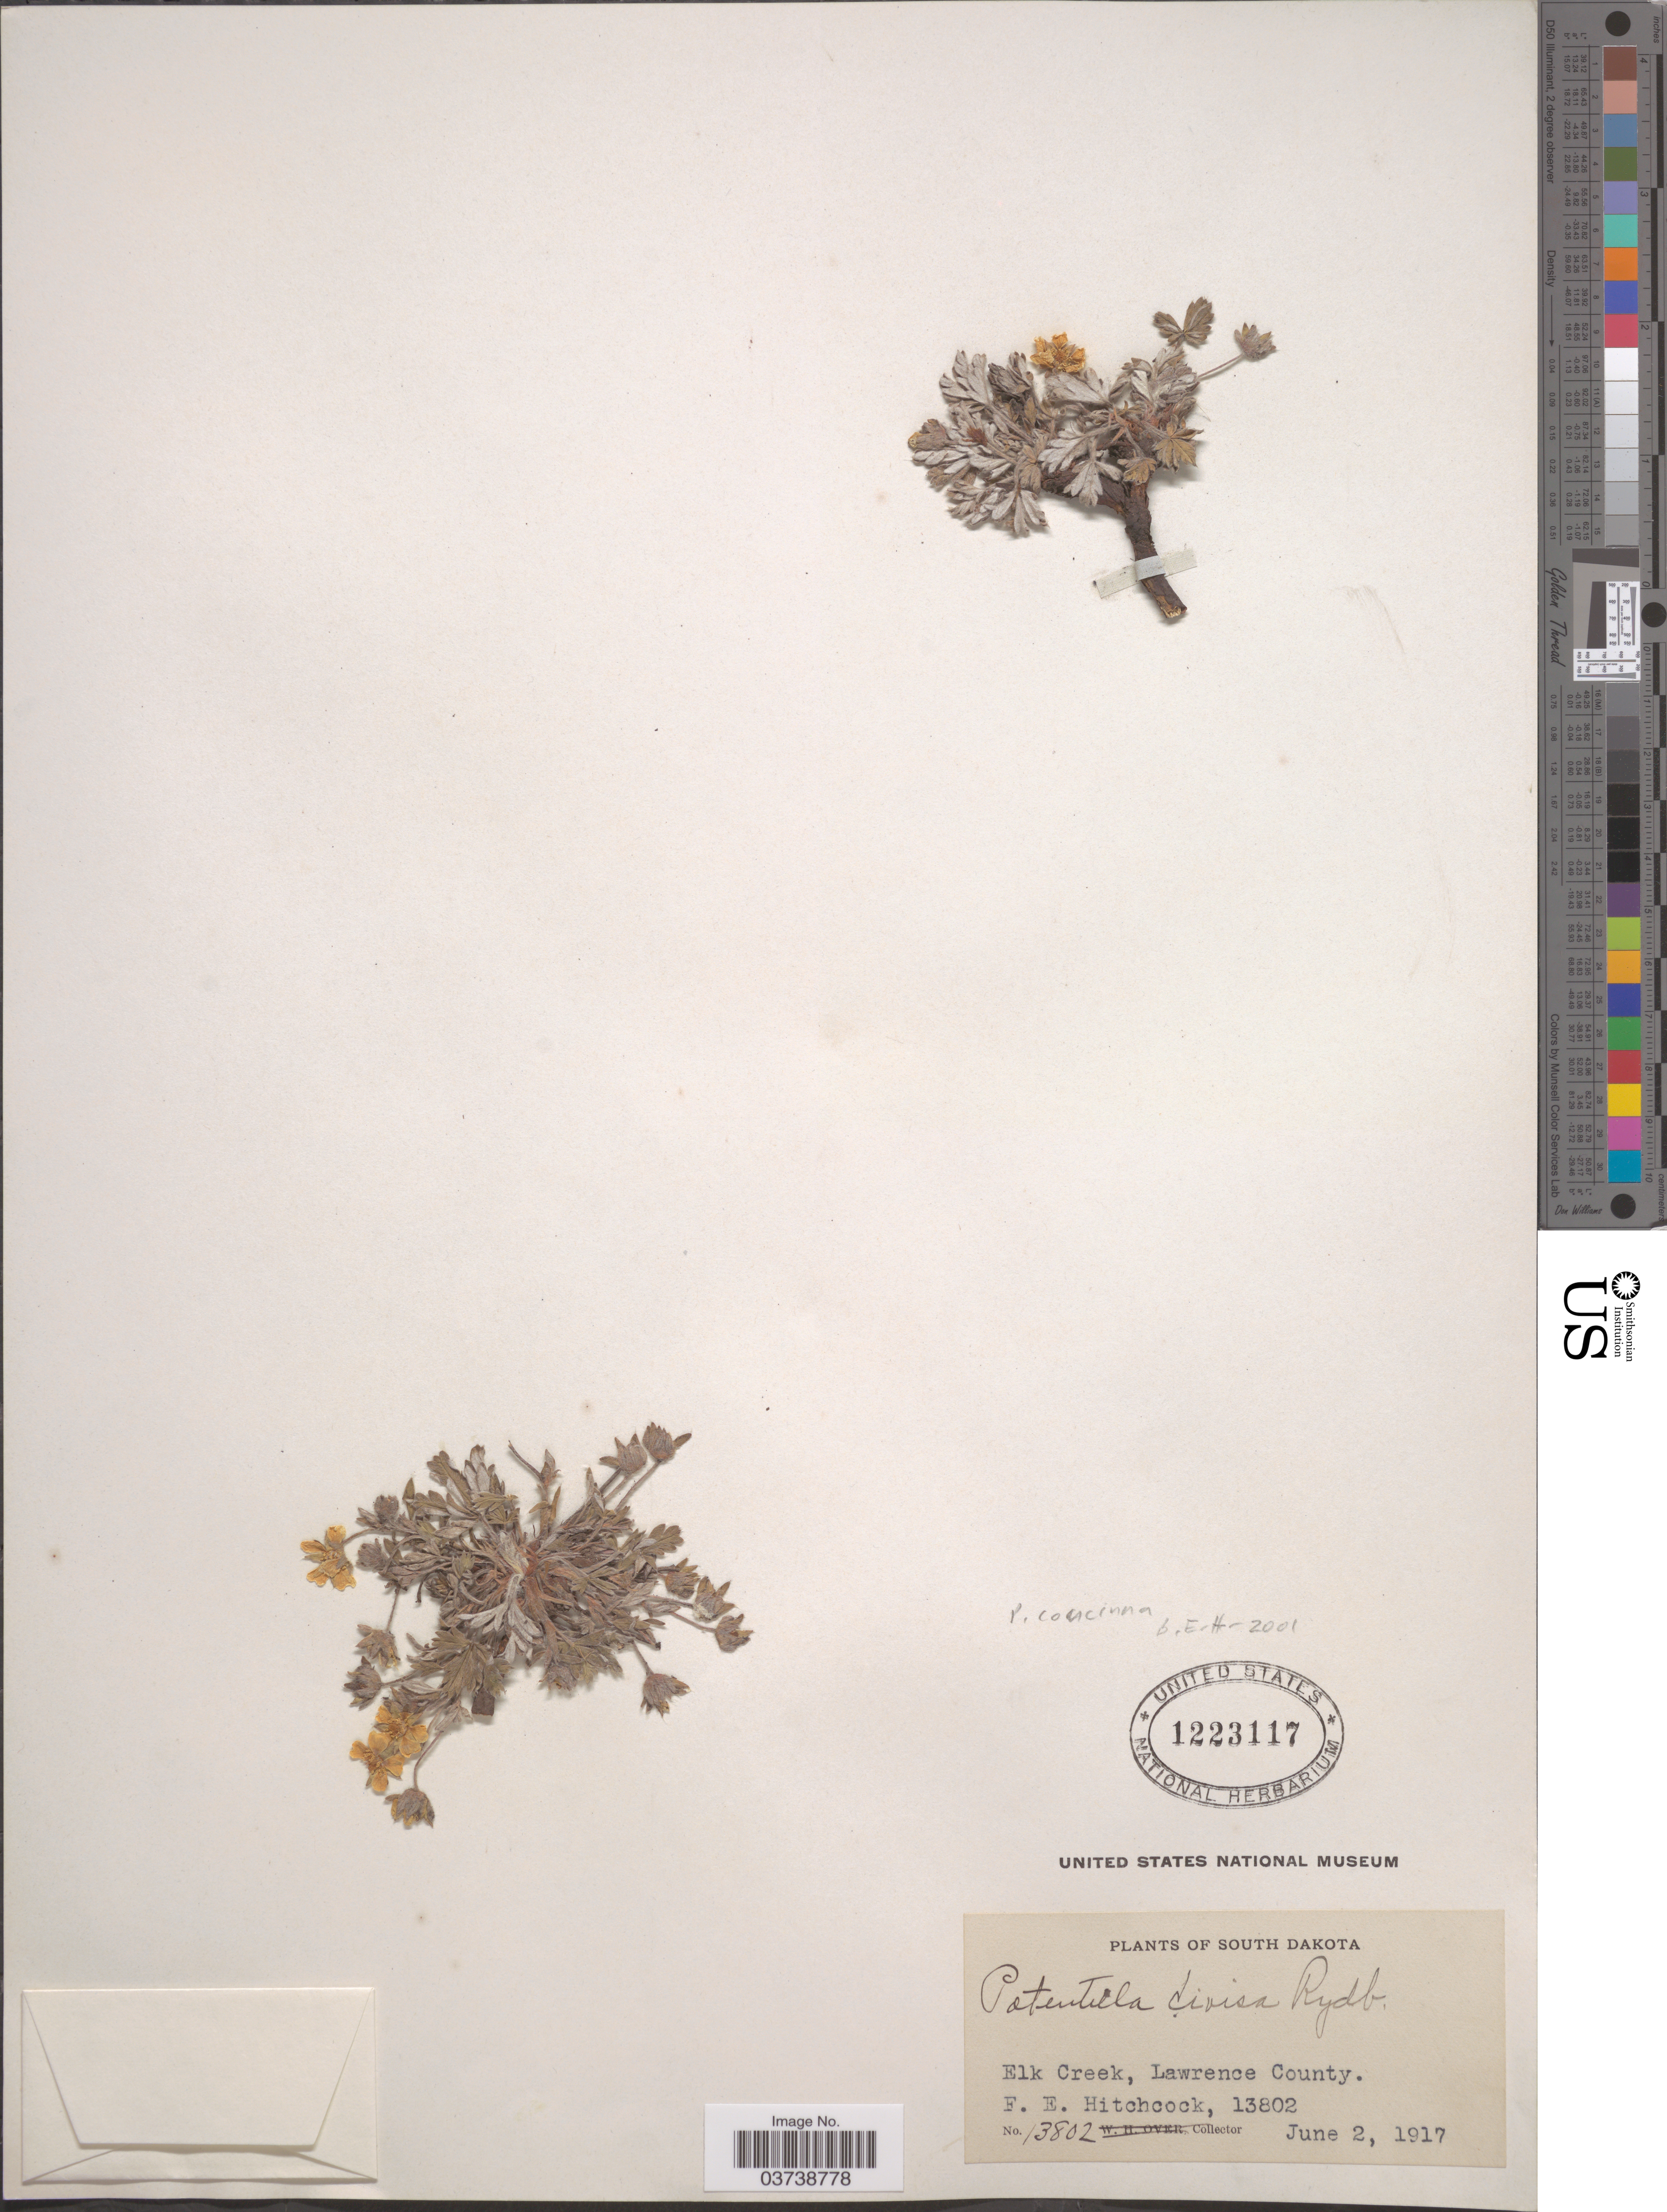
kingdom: Plantae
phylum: Tracheophyta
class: Magnoliopsida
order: Rosales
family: Rosaceae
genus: Potentilla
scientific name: Potentilla concinna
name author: Richardson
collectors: F. Hitchcock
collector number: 13802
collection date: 1917-06-02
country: United States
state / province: South Dakota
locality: Elk Creek, Lawrence County.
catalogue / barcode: US 1223117